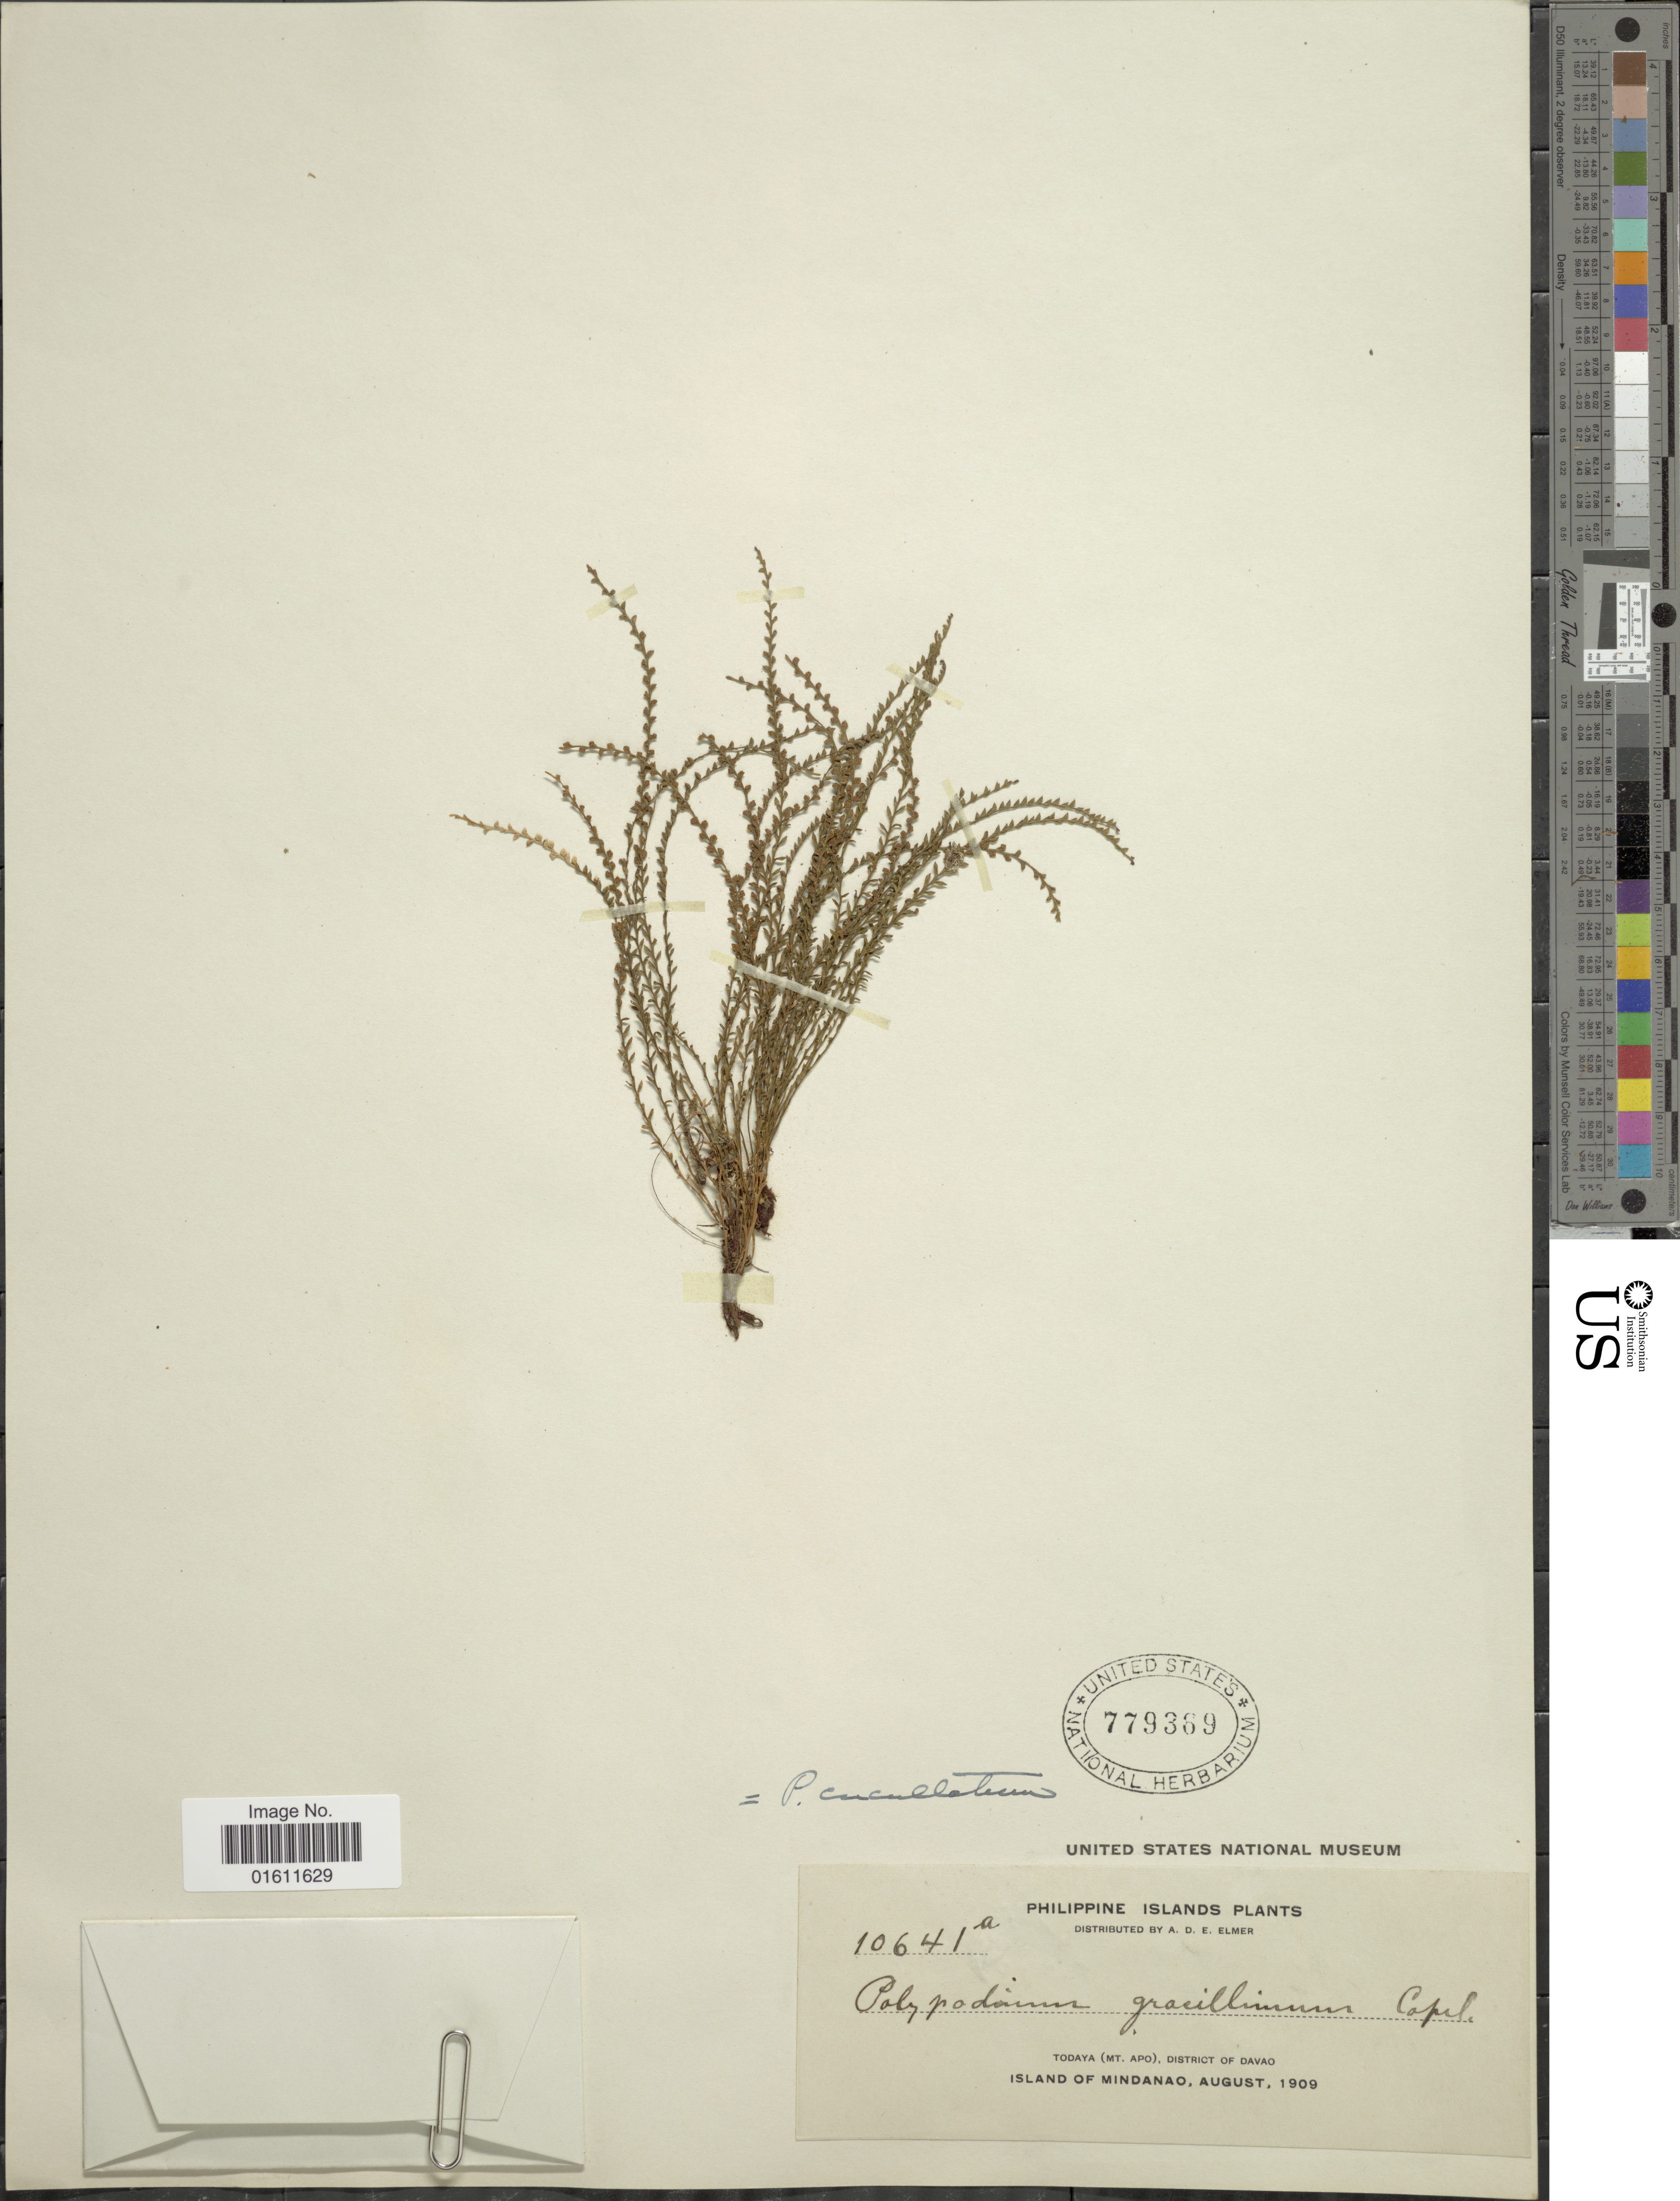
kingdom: Plantae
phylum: Tracheophyta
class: Polypodiopsida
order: Polypodiales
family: Polypodiaceae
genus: Prosaptia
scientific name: Prosaptia cucullatus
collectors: A. D. E. Elmer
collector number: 10641a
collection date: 1909-08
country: Philippines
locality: Todaya (Mt. Apo), District of Davao, Island of Mindanao.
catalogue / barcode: US 779369